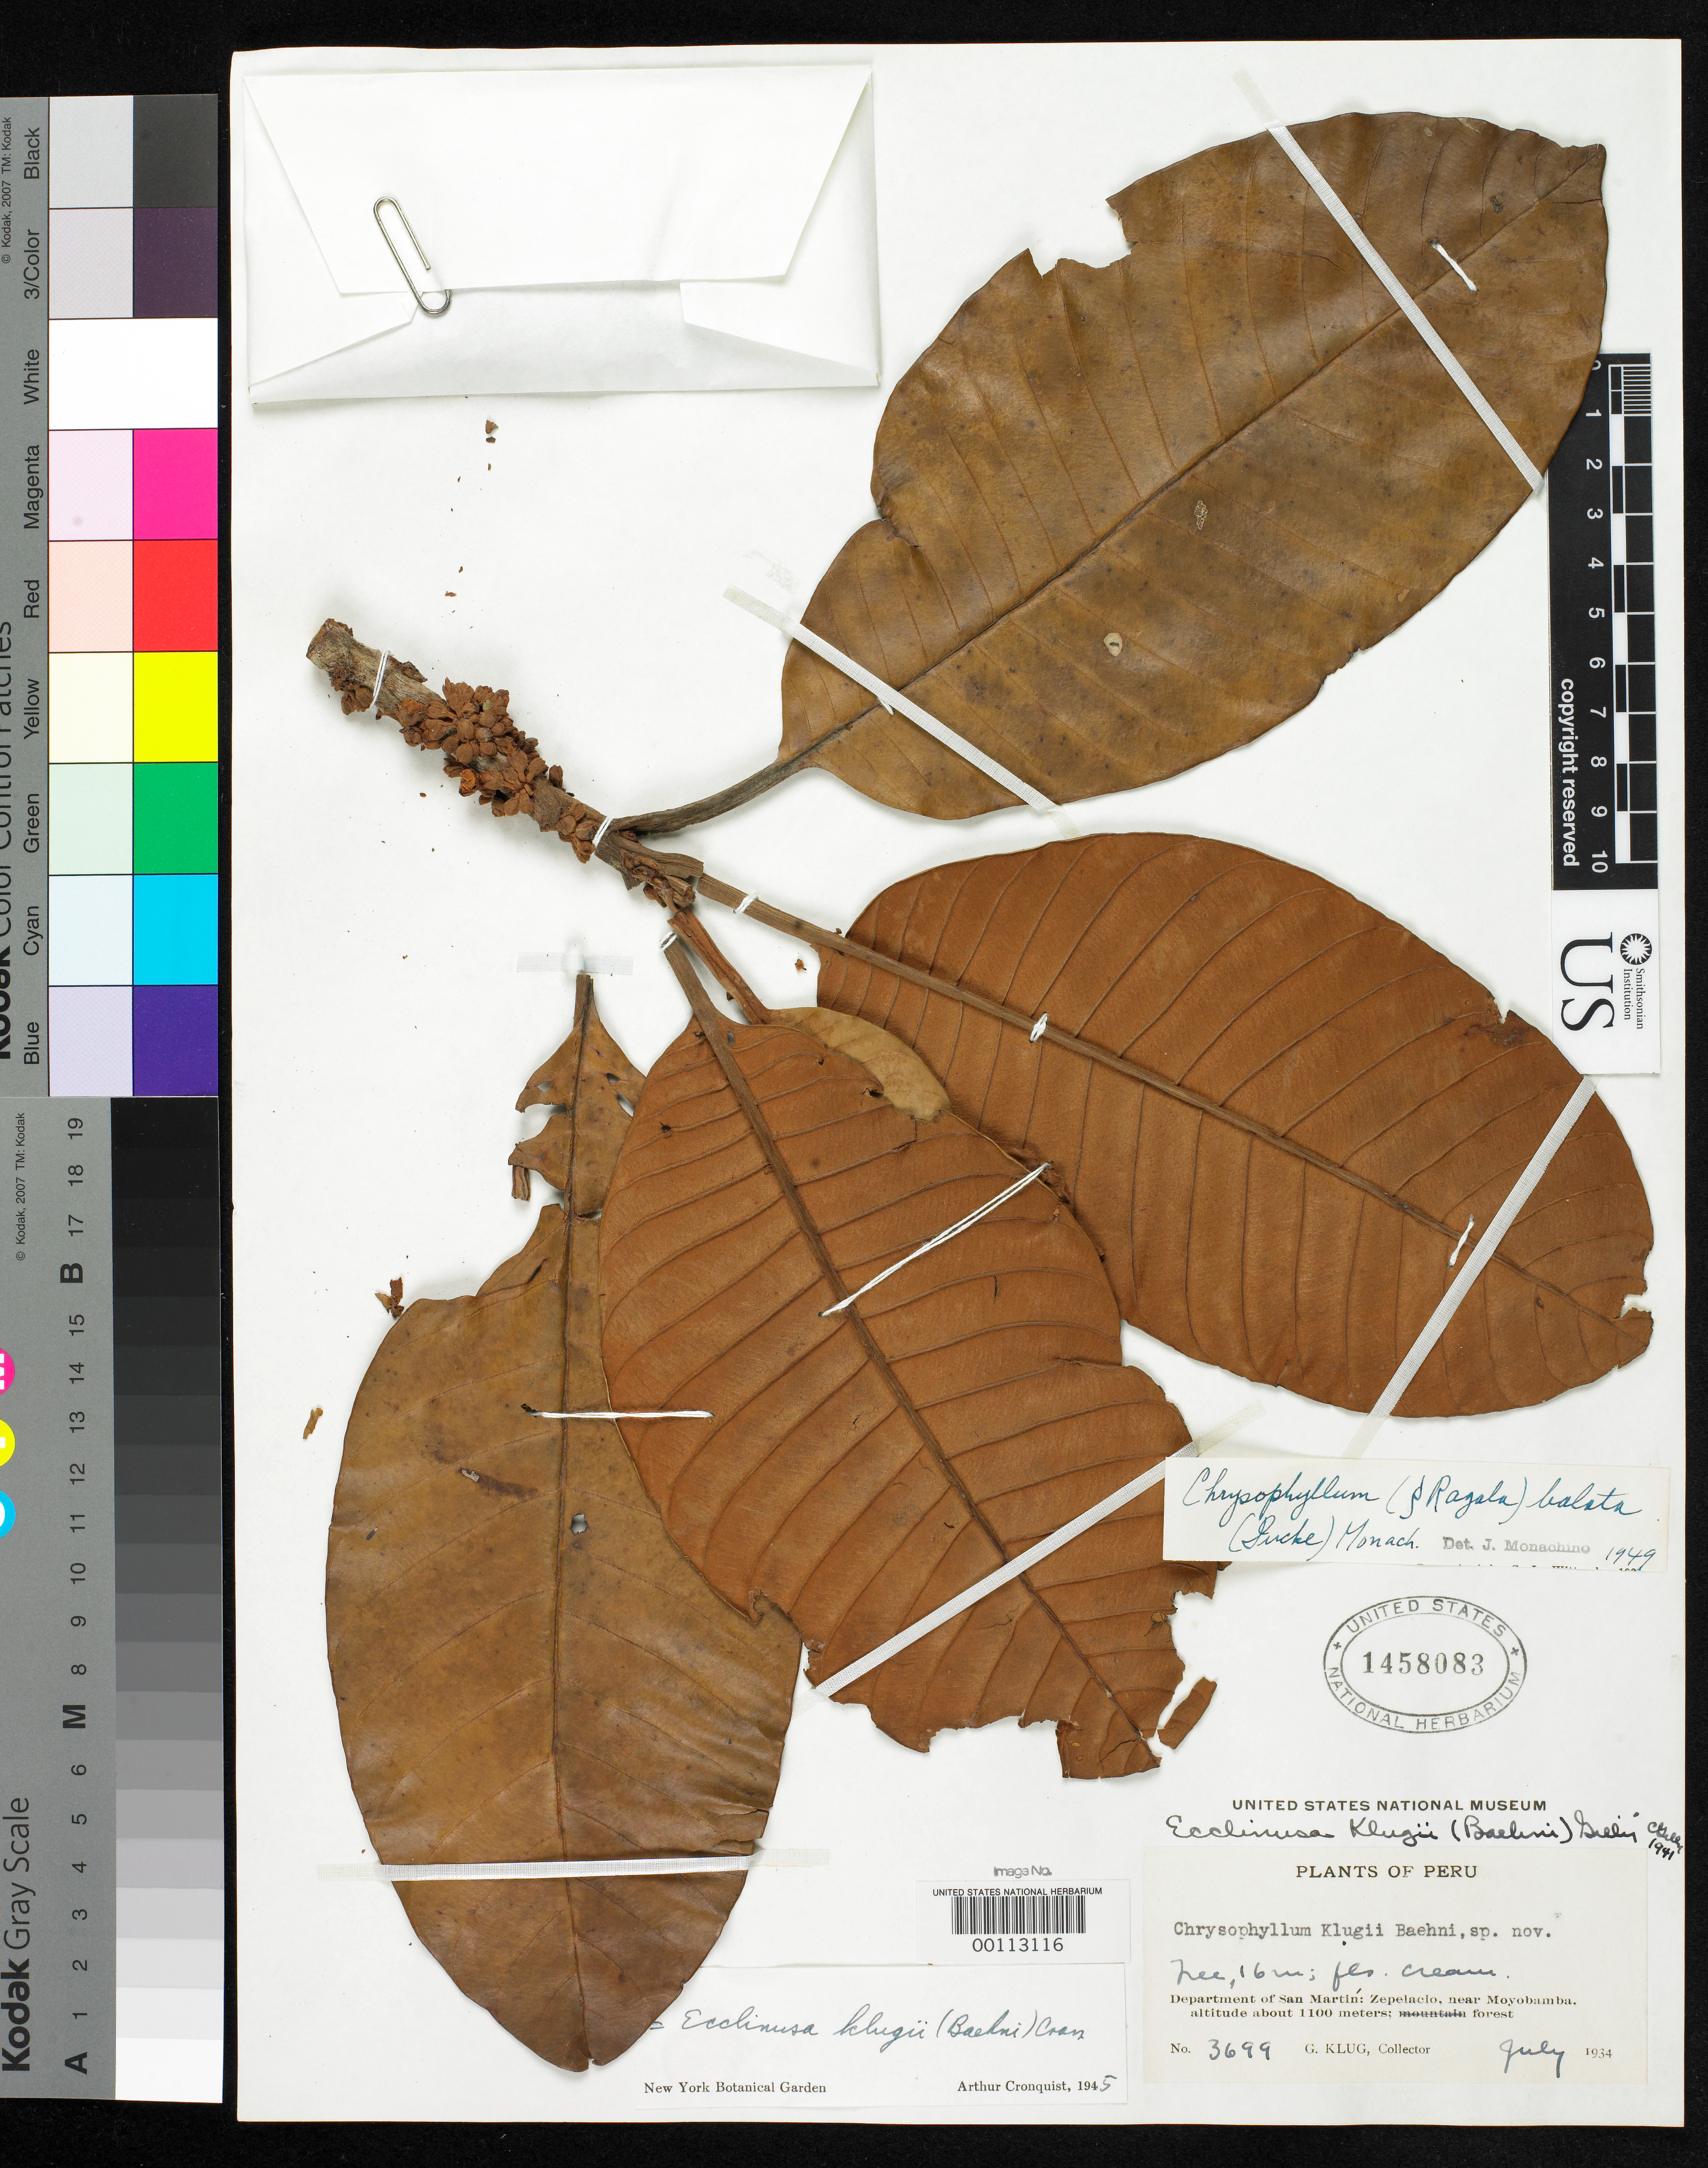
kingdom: Plantae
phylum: Tracheophyta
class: Magnoliopsida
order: Ericales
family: Sapotaceae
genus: Chrysophyllum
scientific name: Chrysophyllum klugii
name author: Baehni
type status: Isotype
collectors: G. Klug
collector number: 3699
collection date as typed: Jul 1934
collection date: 1934-07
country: Peru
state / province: San Martín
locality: Zepelacio, near Moyobamba.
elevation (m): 1100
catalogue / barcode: US 1458083